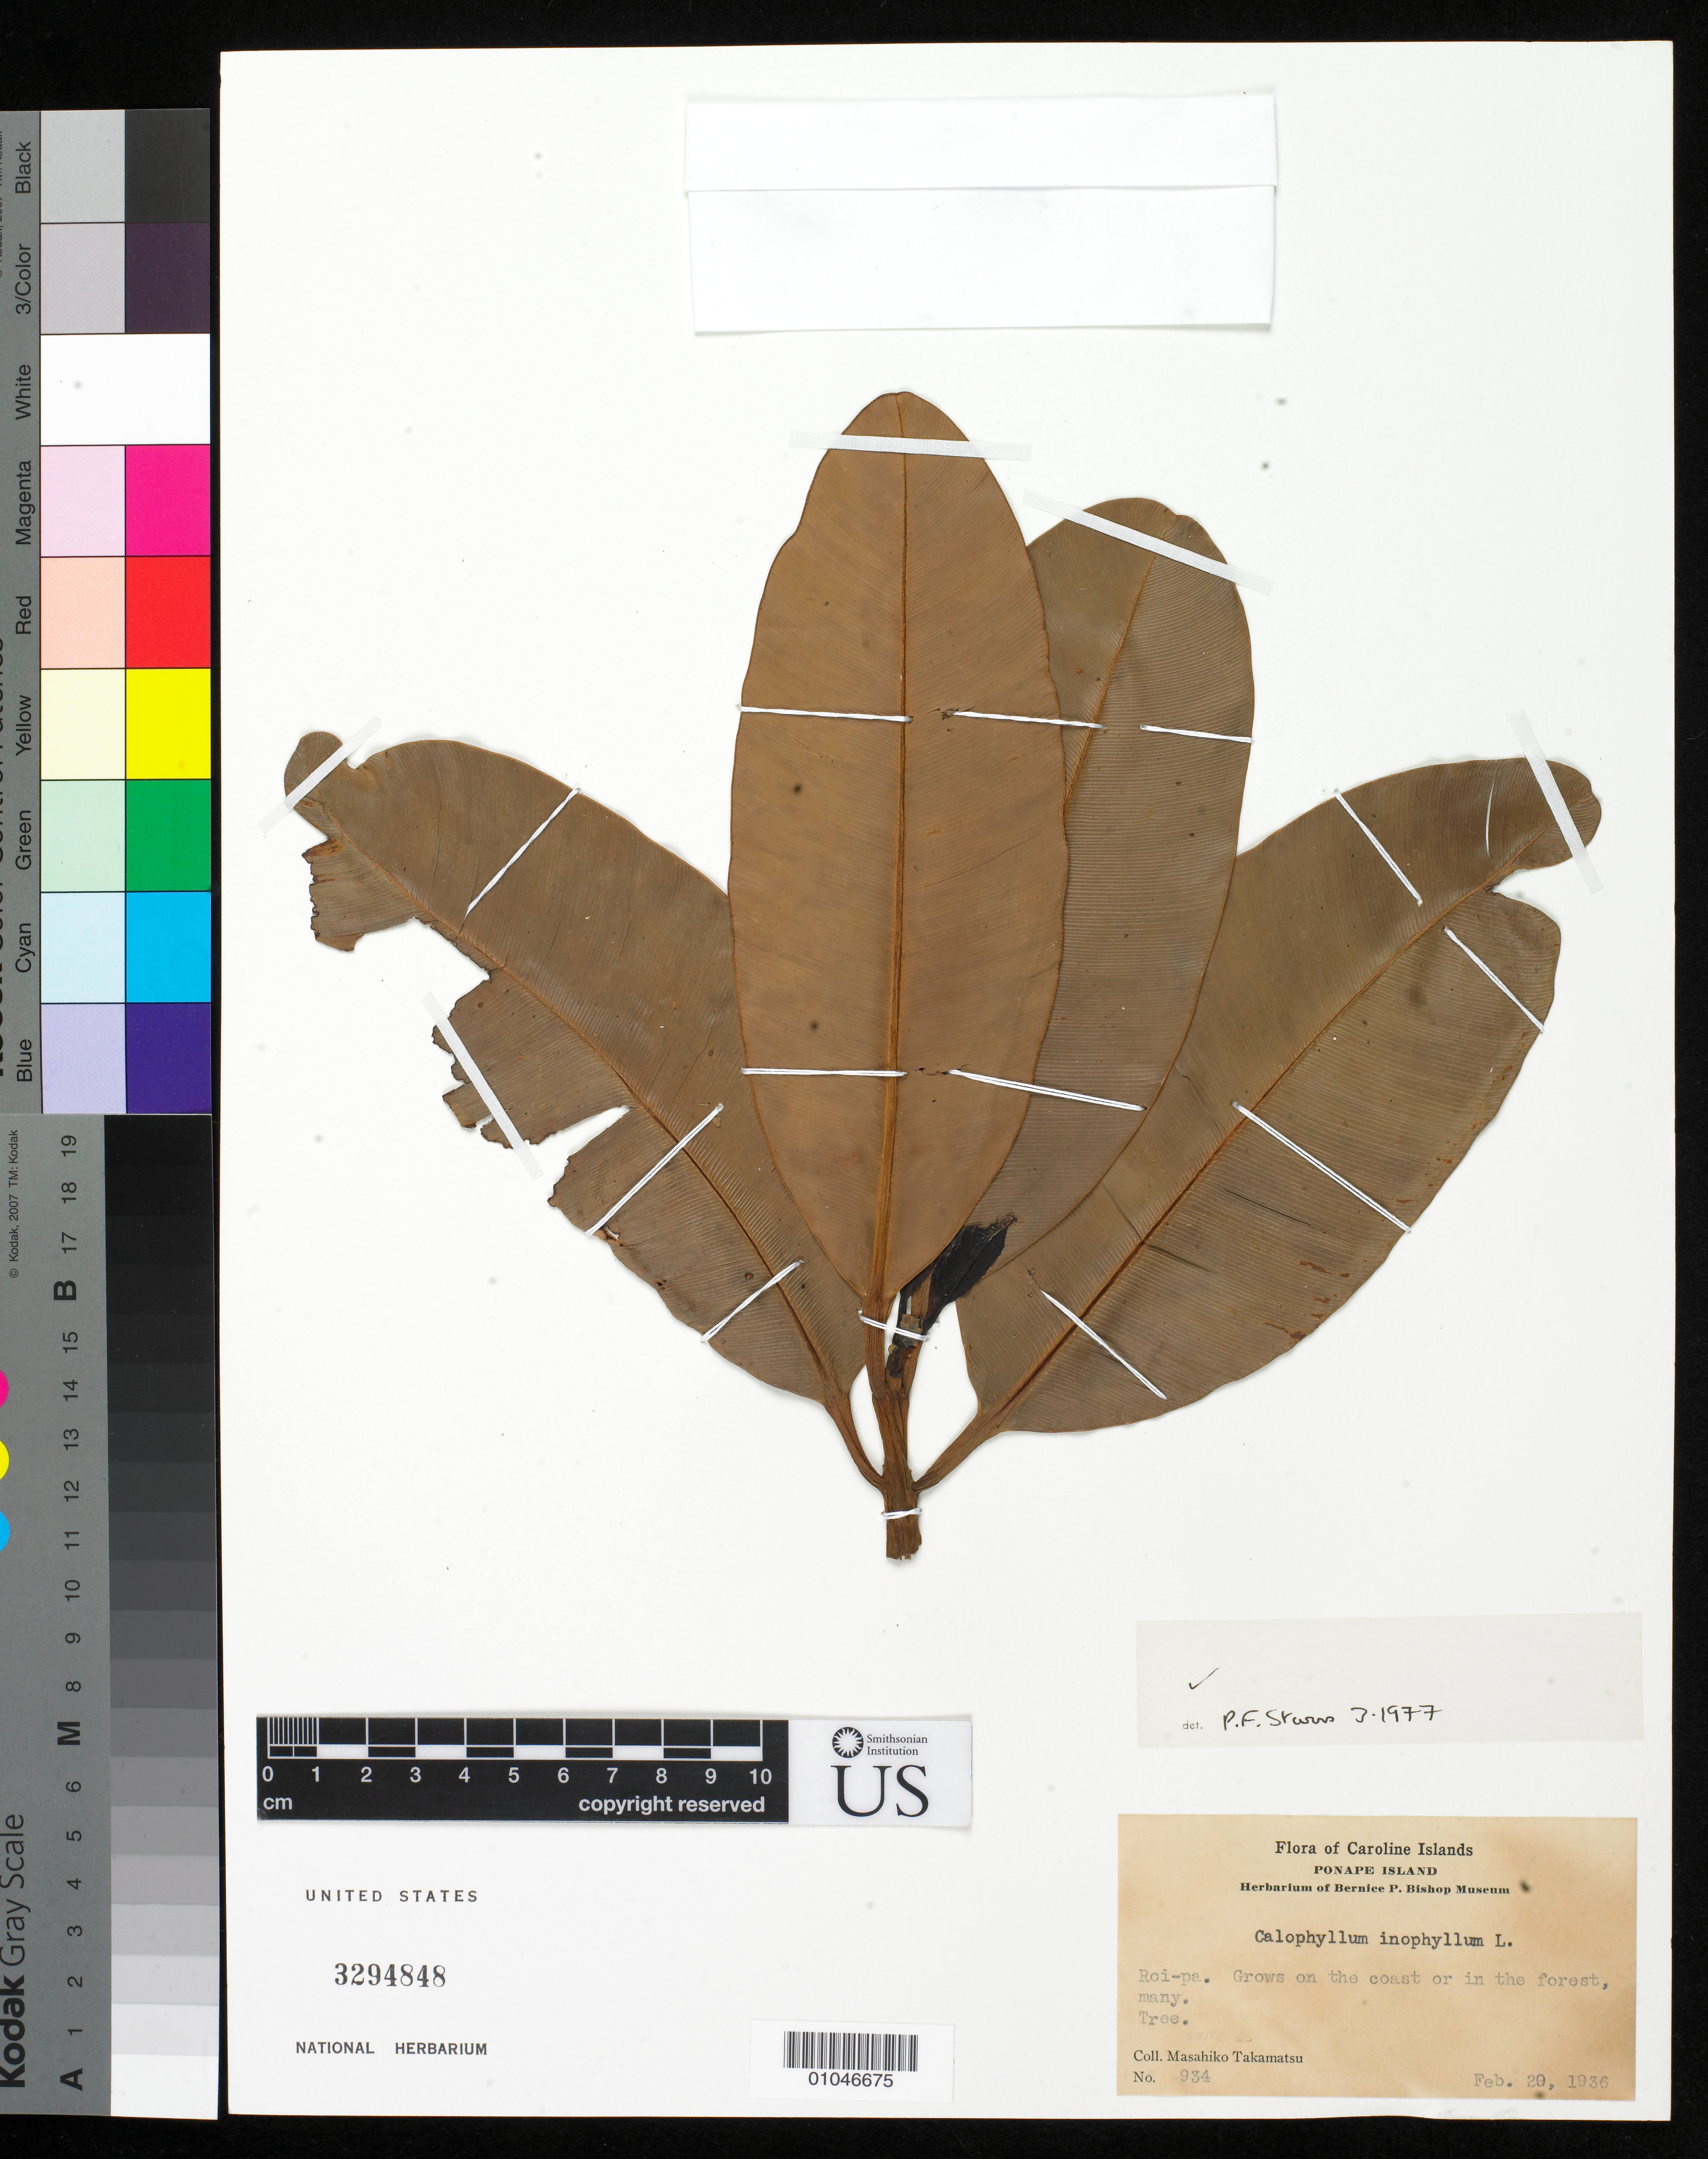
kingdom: Plantae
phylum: Tracheophyta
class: Magnoliopsida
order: Malpighiales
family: Calophyllaceae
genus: Calophyllum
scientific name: Calophyllum inophyllum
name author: L.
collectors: M. Takamatsu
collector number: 934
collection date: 1936-02-20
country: Micronesia, Federated States of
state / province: Pohnpei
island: Pohnpei [Ponape]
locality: Ponape Island, Caroline Islands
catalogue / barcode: US 3294848